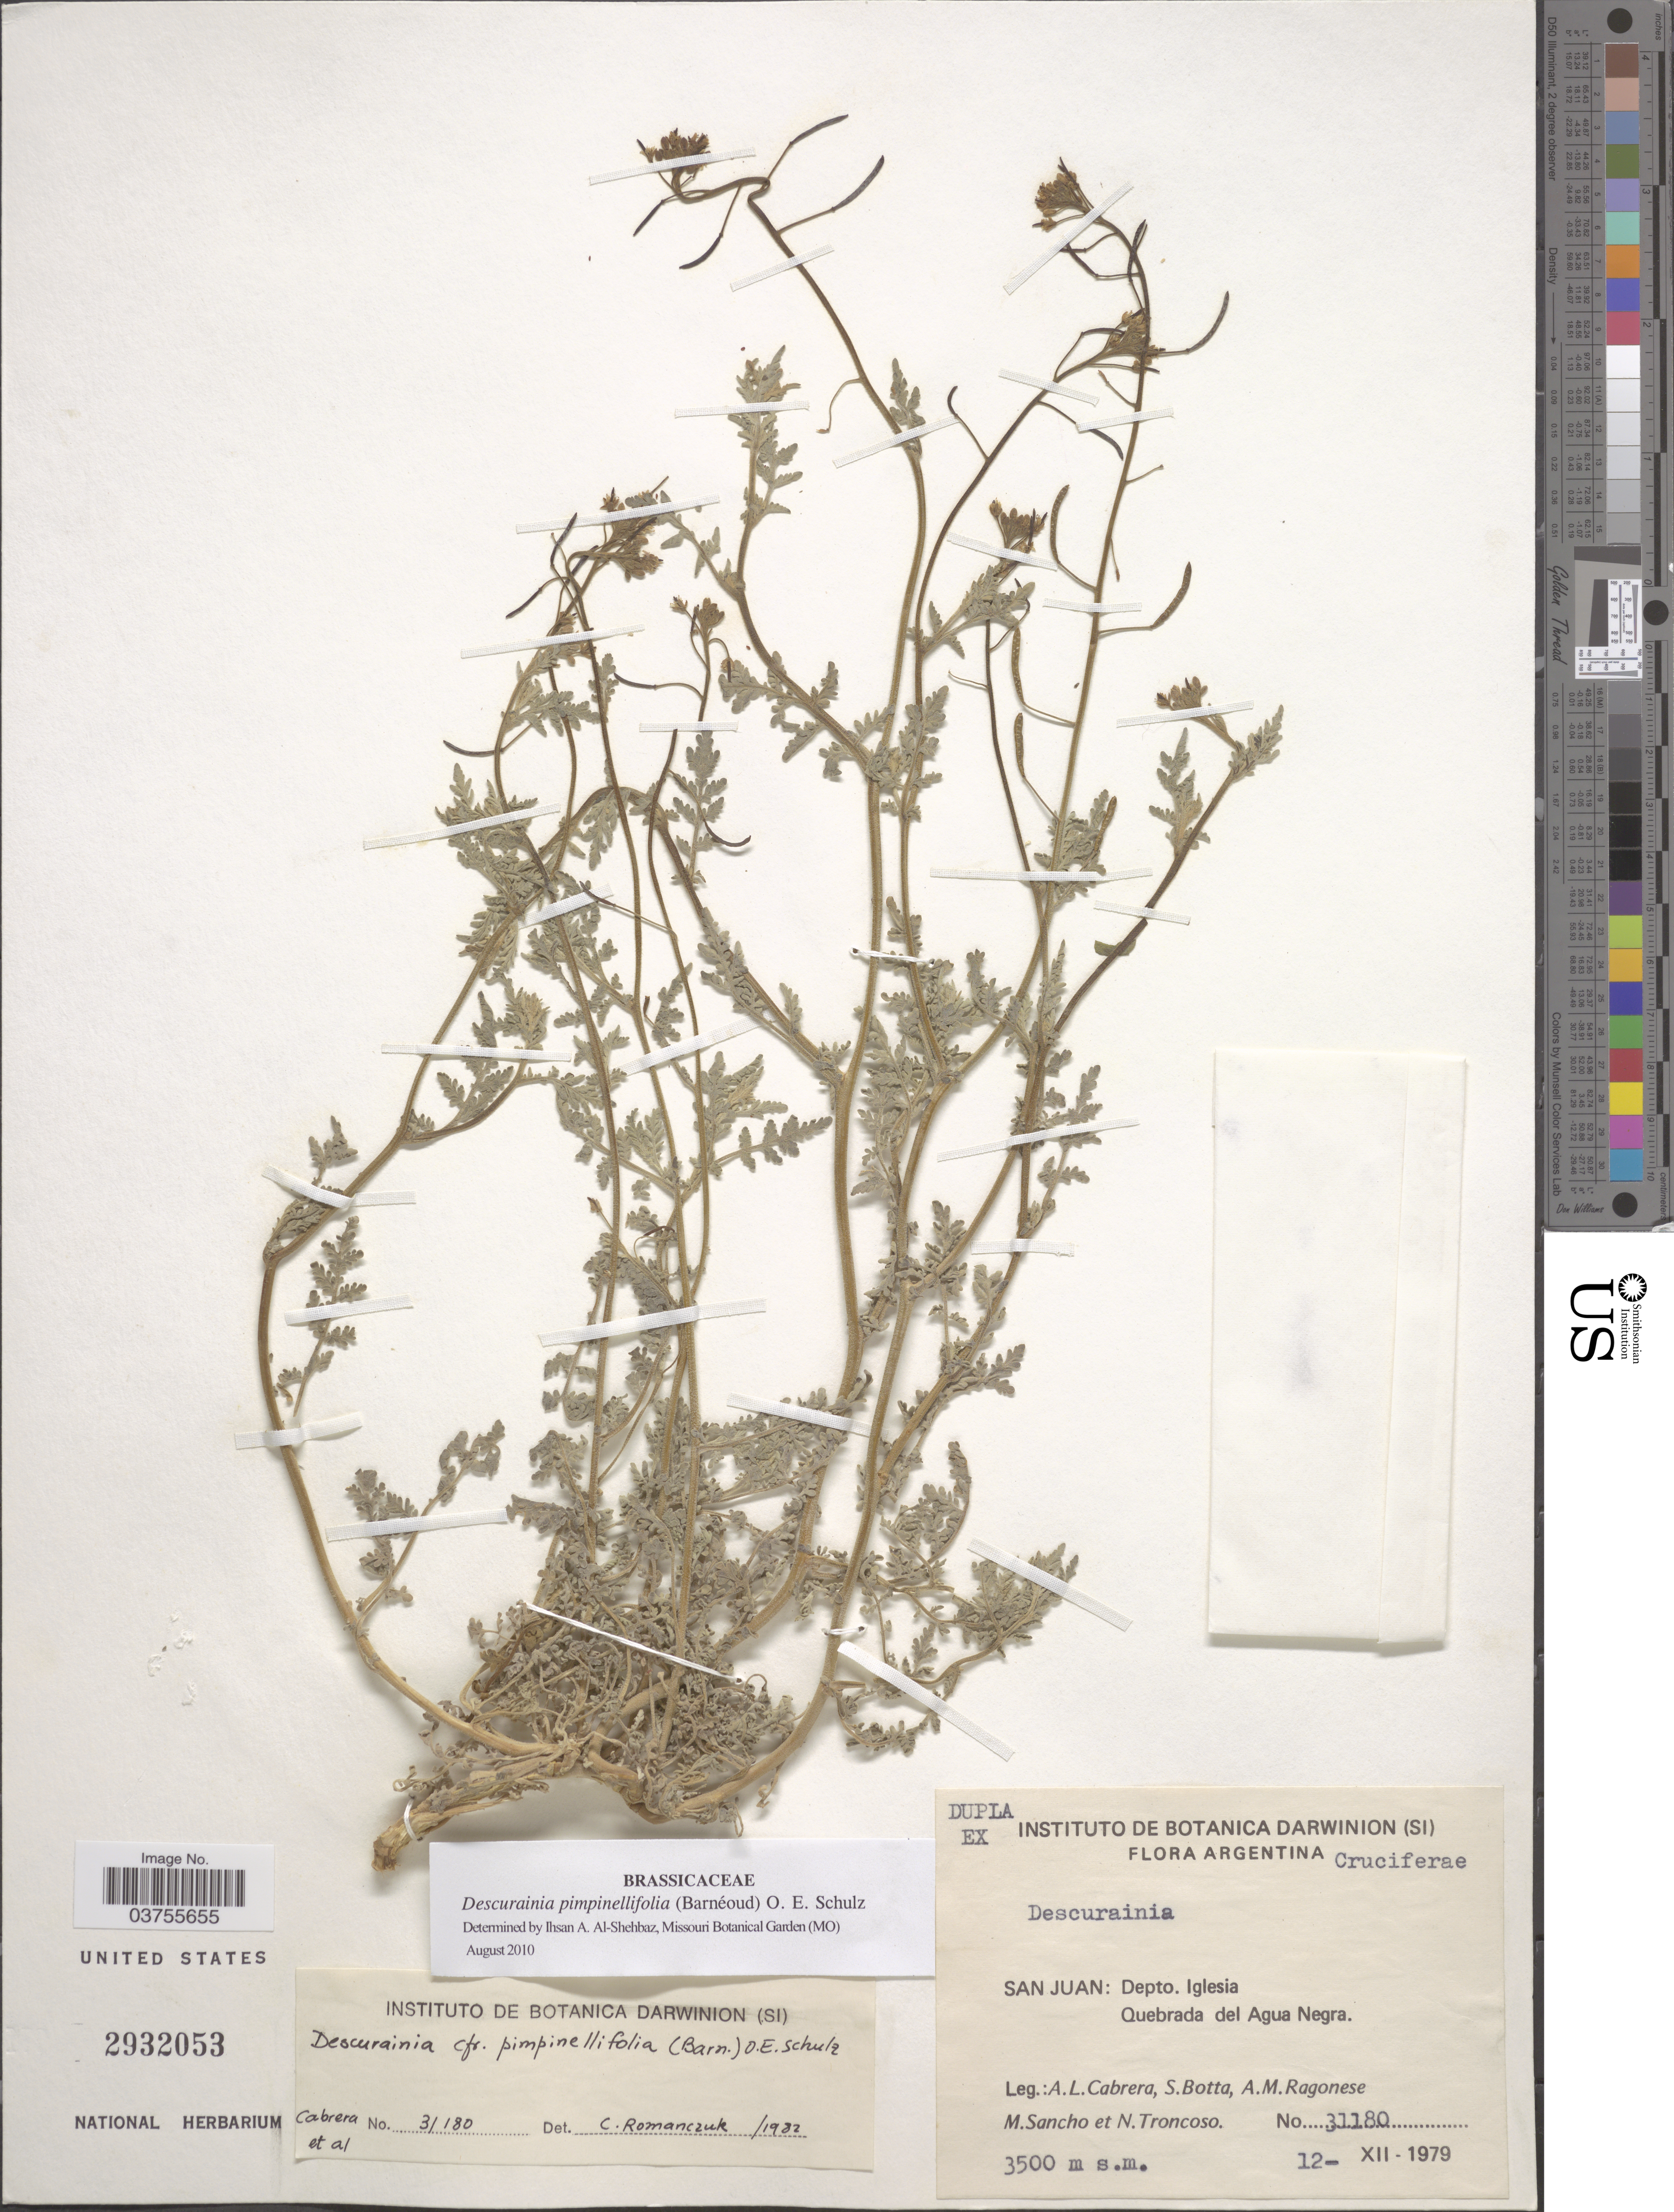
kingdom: Plantae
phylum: Tracheophyta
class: Magnoliopsida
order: Brassicales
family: Brassicaceae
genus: Descurainia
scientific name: Descurainia pimpinellifolia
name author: (Barnéoud & C.A. Mey.) O.E. Schulz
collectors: A. L. Cabrera, S. Botta, A. Ragonese, M. L. Sancho & N. Troncoso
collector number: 31180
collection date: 1979-12-12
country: Argentina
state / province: San Juan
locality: Depto. Iglesia. Quebrada del Agua Negra.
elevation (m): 3500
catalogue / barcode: US 2932053